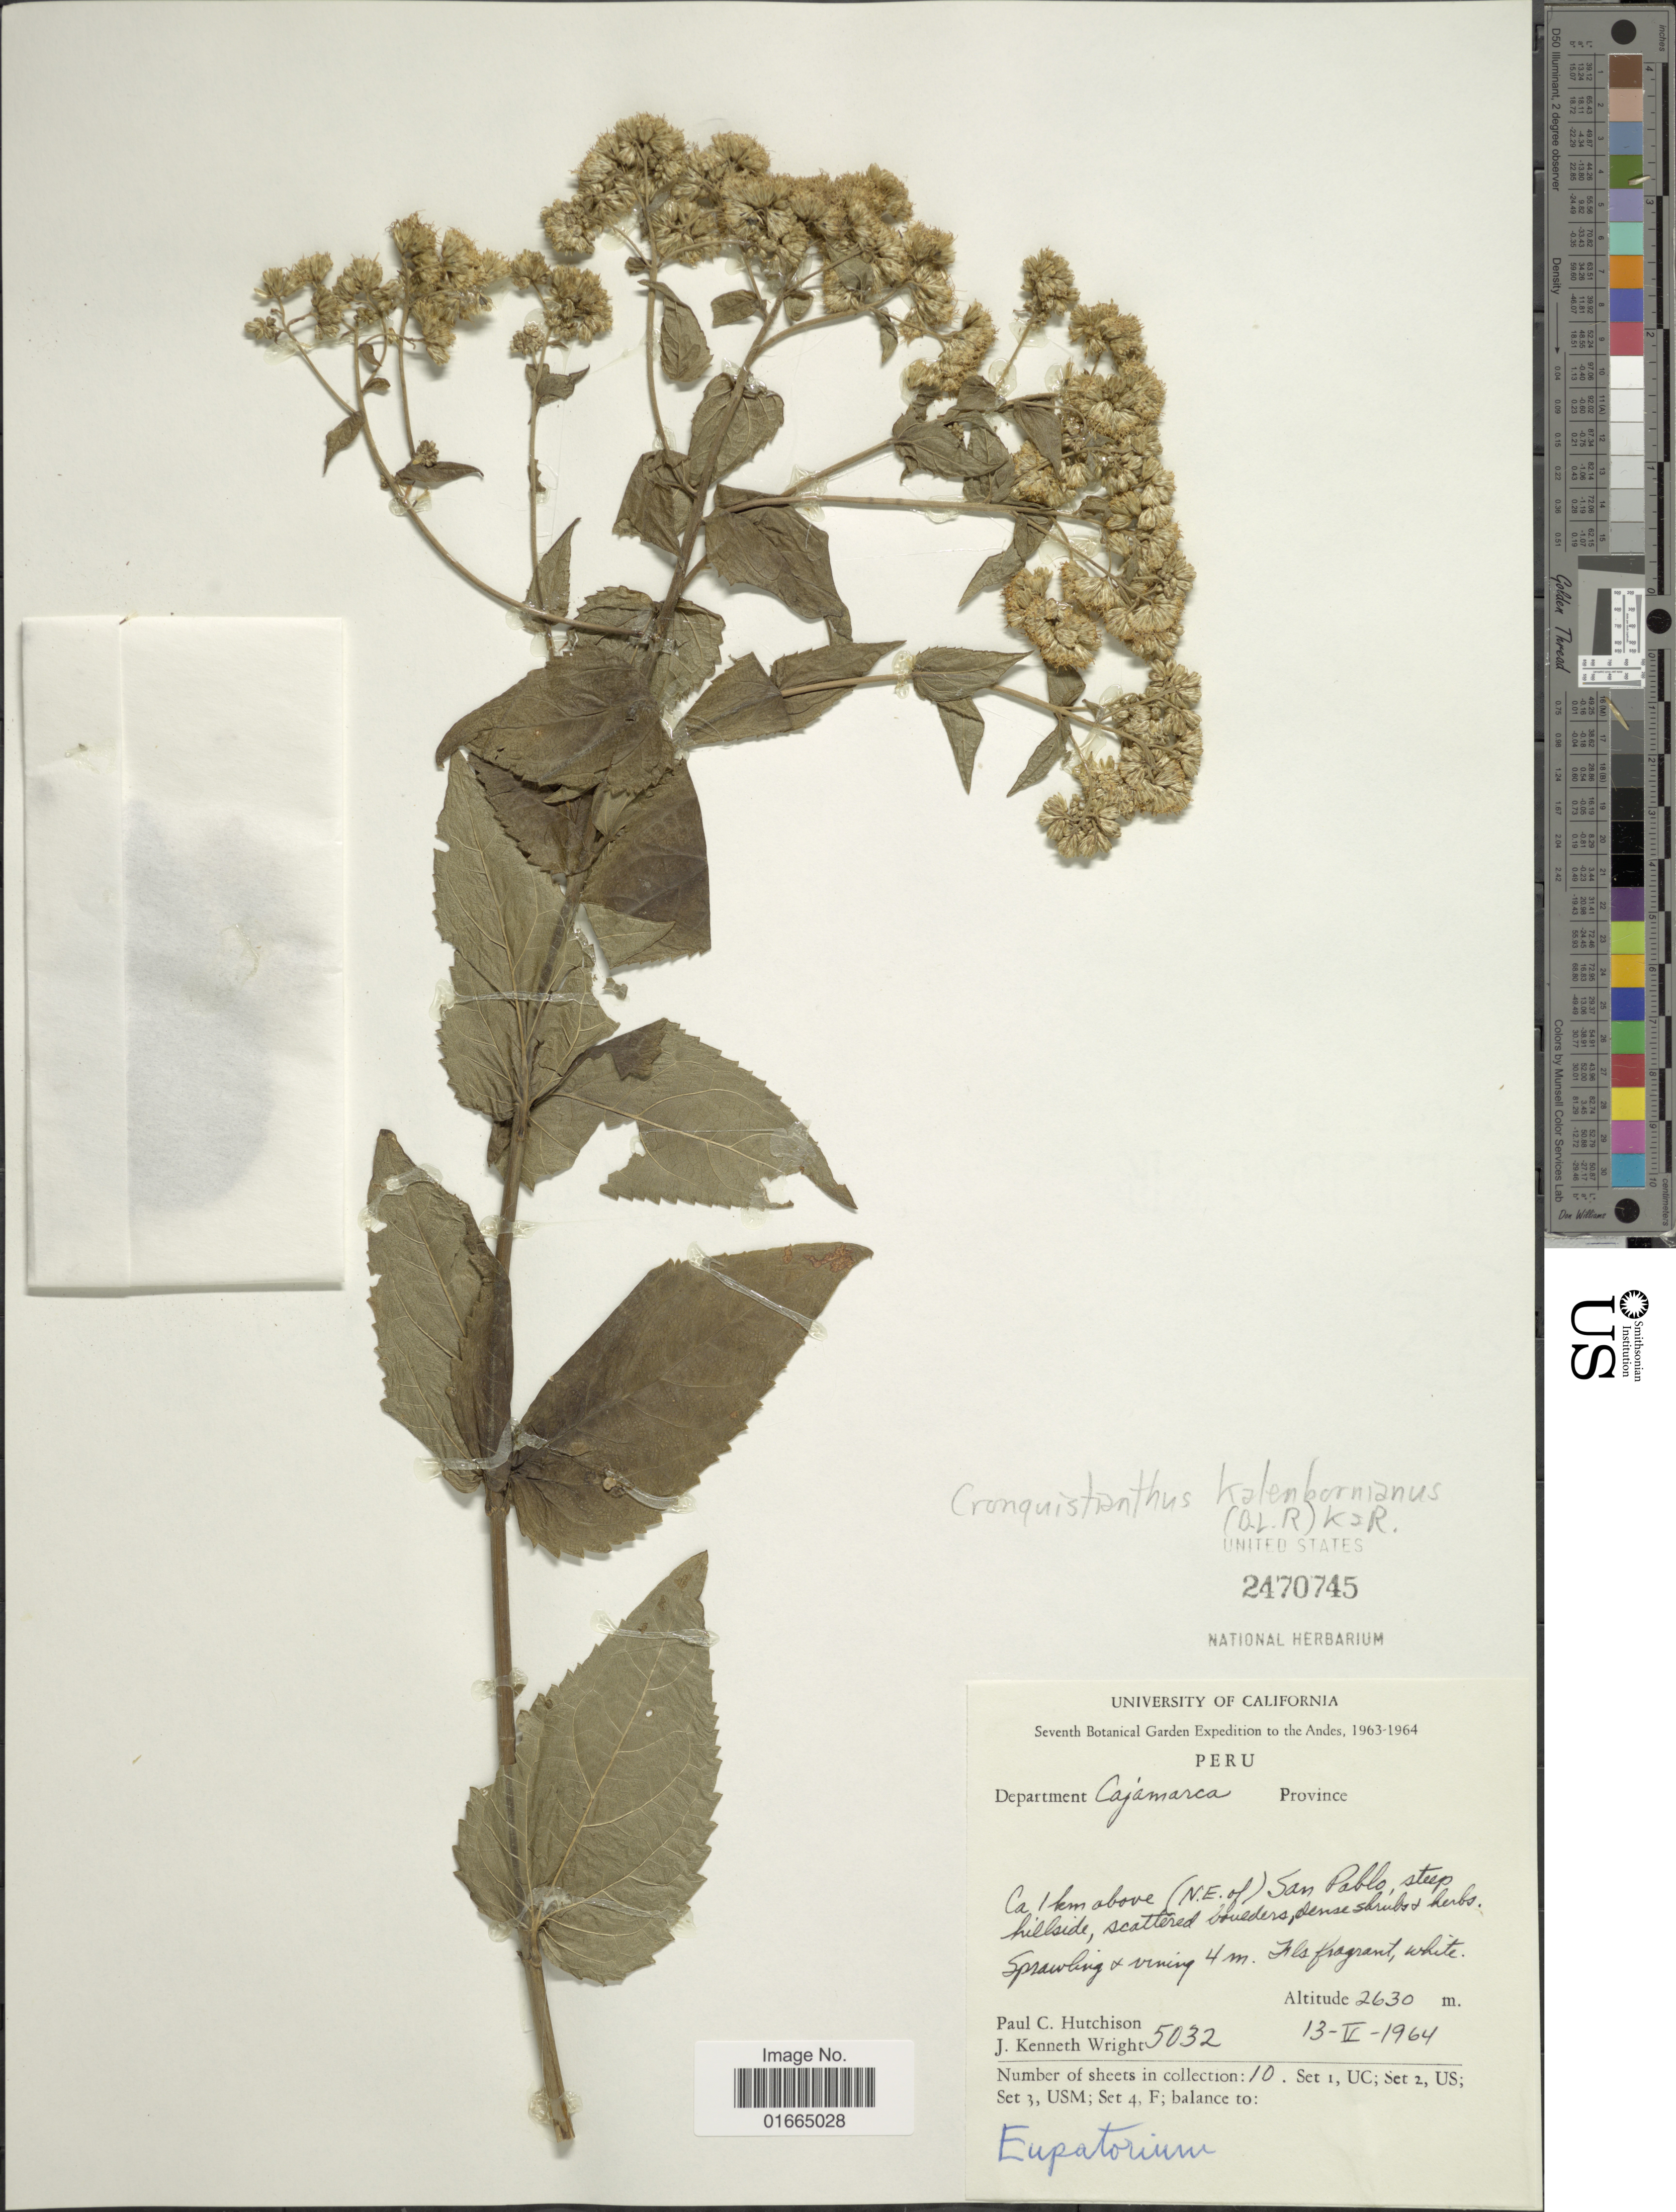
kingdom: Plantae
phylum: Tracheophyta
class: Magnoliopsida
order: Asterales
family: Asteraceae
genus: Cronquistianthus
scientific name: Cronquistianthus kalenbornianus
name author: (B.L. Rob.) R.M. King & H. Rob.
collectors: P. C. Hutchison & J. K. Wright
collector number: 5032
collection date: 1964-05-13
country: Peru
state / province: Cajamarca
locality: Department Cajamarca. Ca 1 km above (N.E. of) San Pablo, steep hillside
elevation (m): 2630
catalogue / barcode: US 2470745